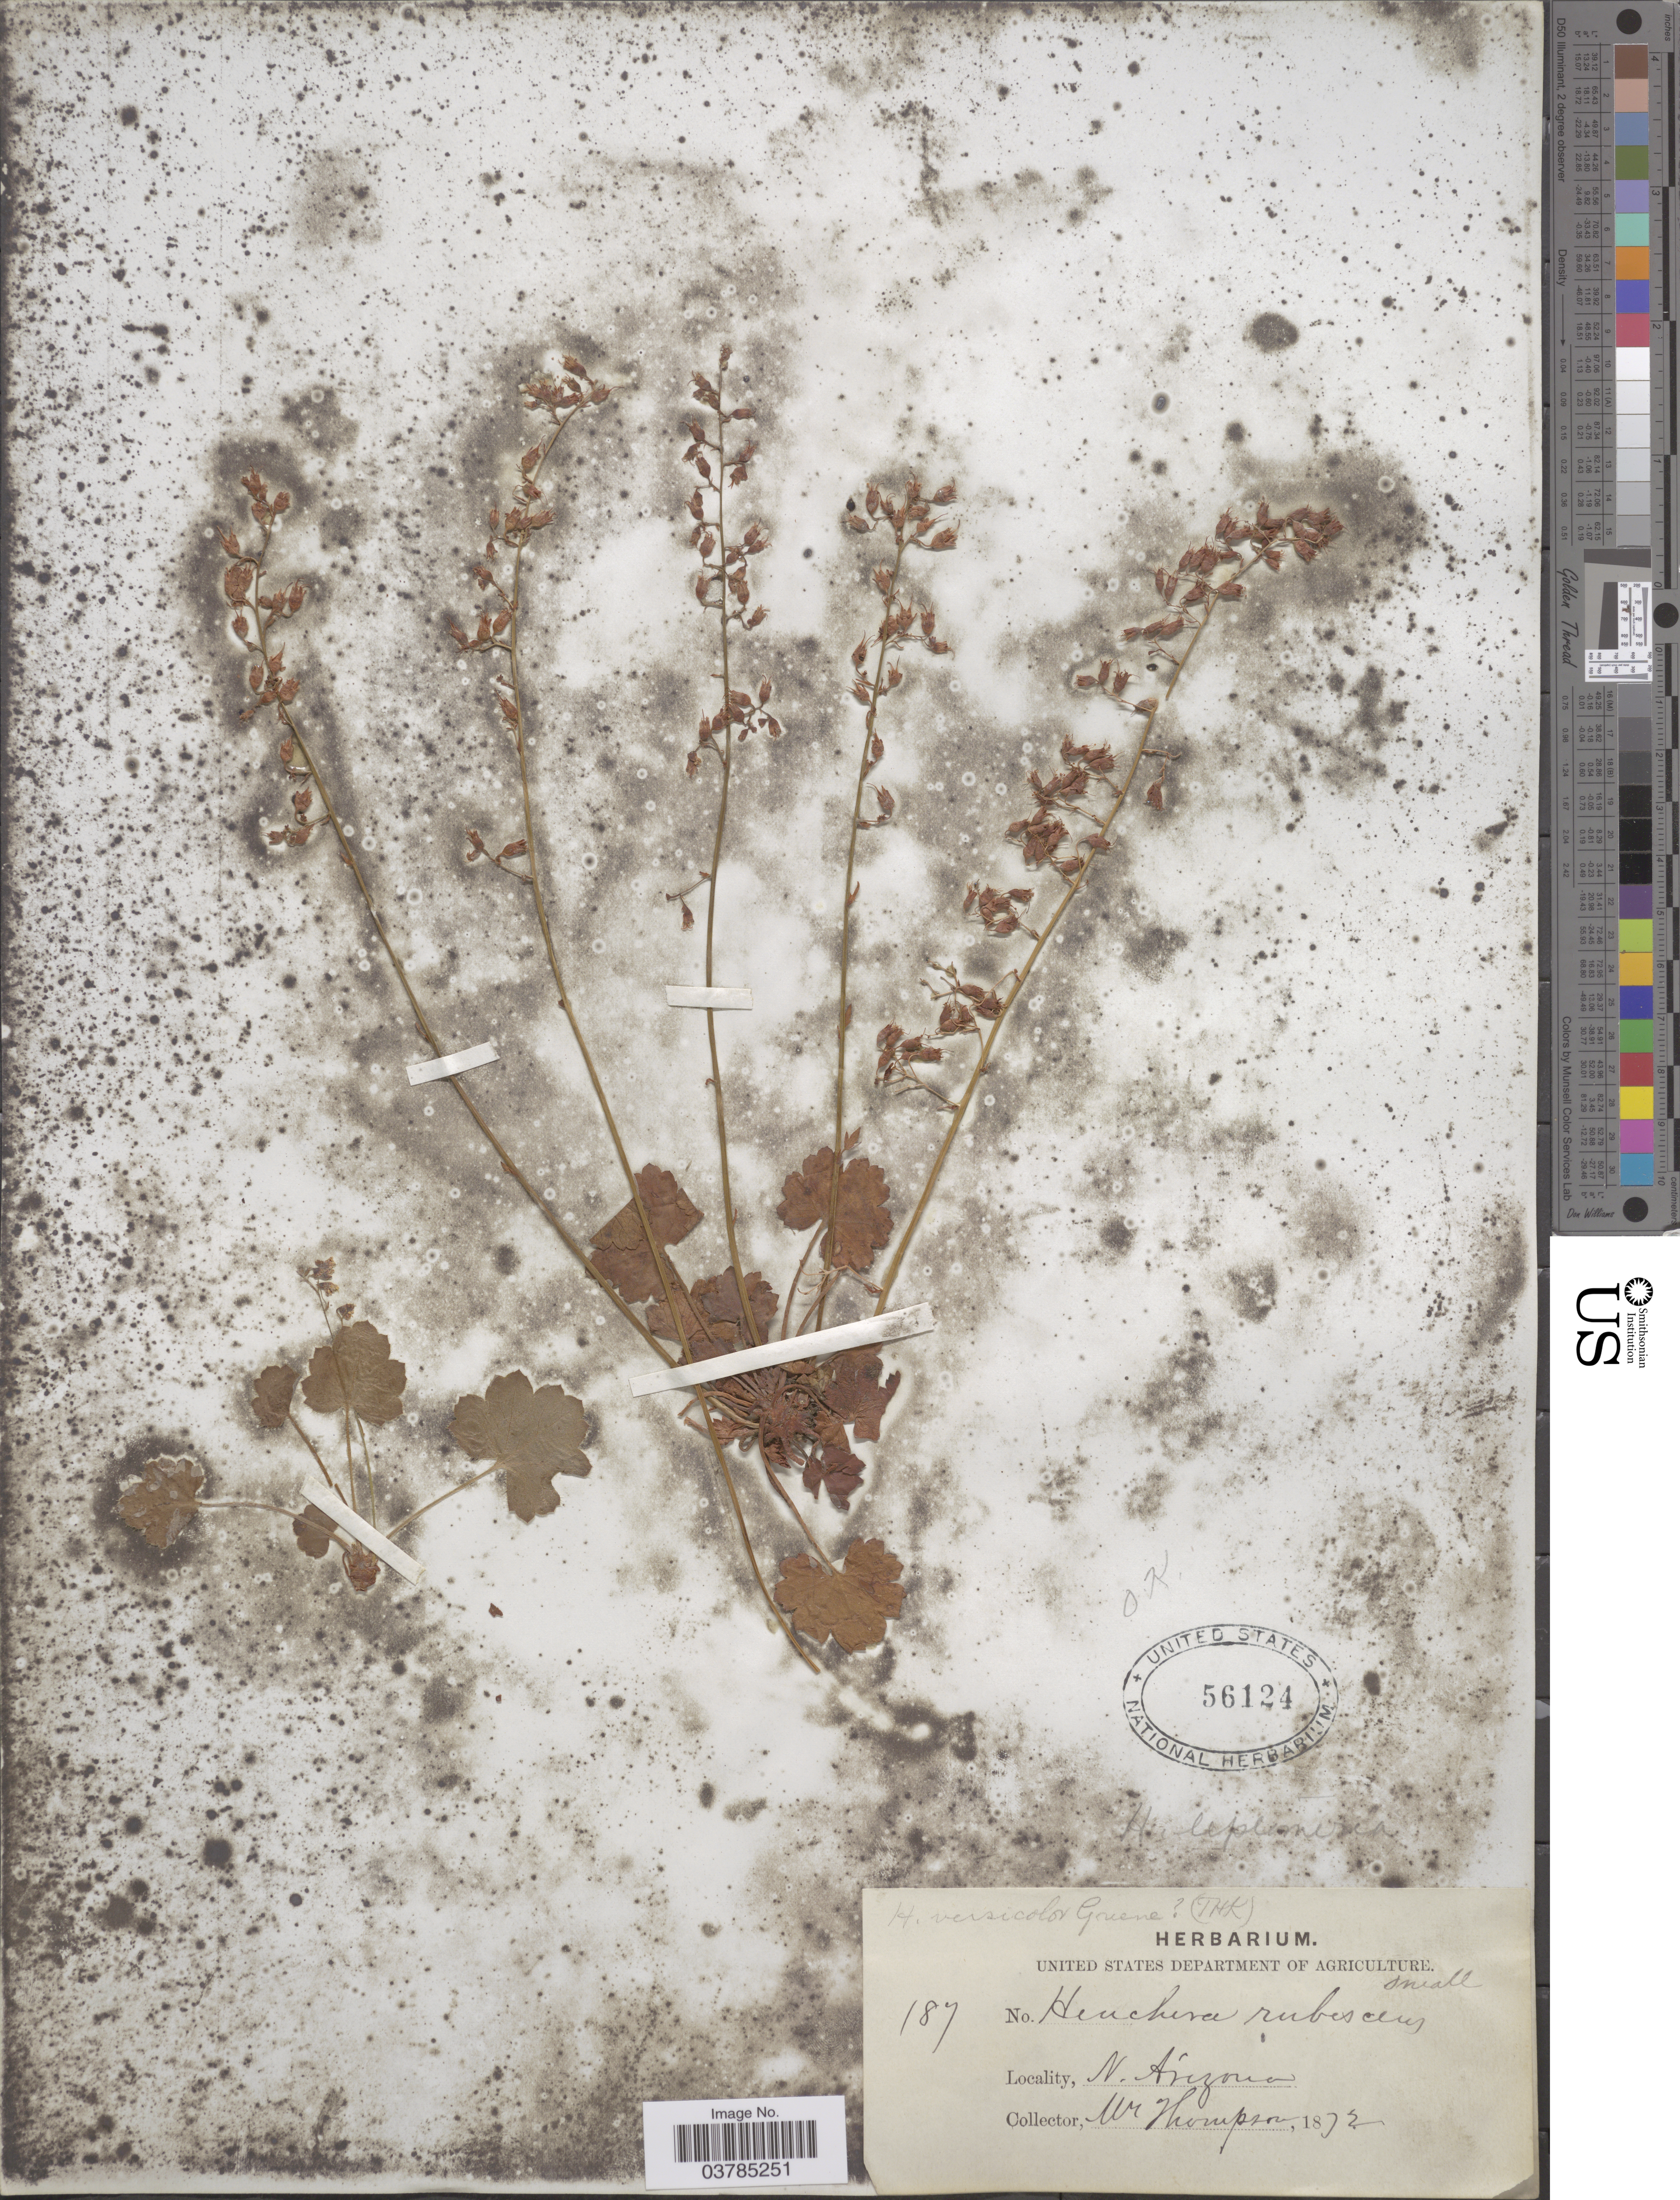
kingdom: Plantae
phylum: Tracheophyta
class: Magnoliopsida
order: Saxifragales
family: Saxifragaceae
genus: Heuchera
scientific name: Heuchera versicolor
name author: Greene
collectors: W. Thompson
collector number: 187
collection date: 1872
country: United States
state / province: Arizona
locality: N. Arizona.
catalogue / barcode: US 56124